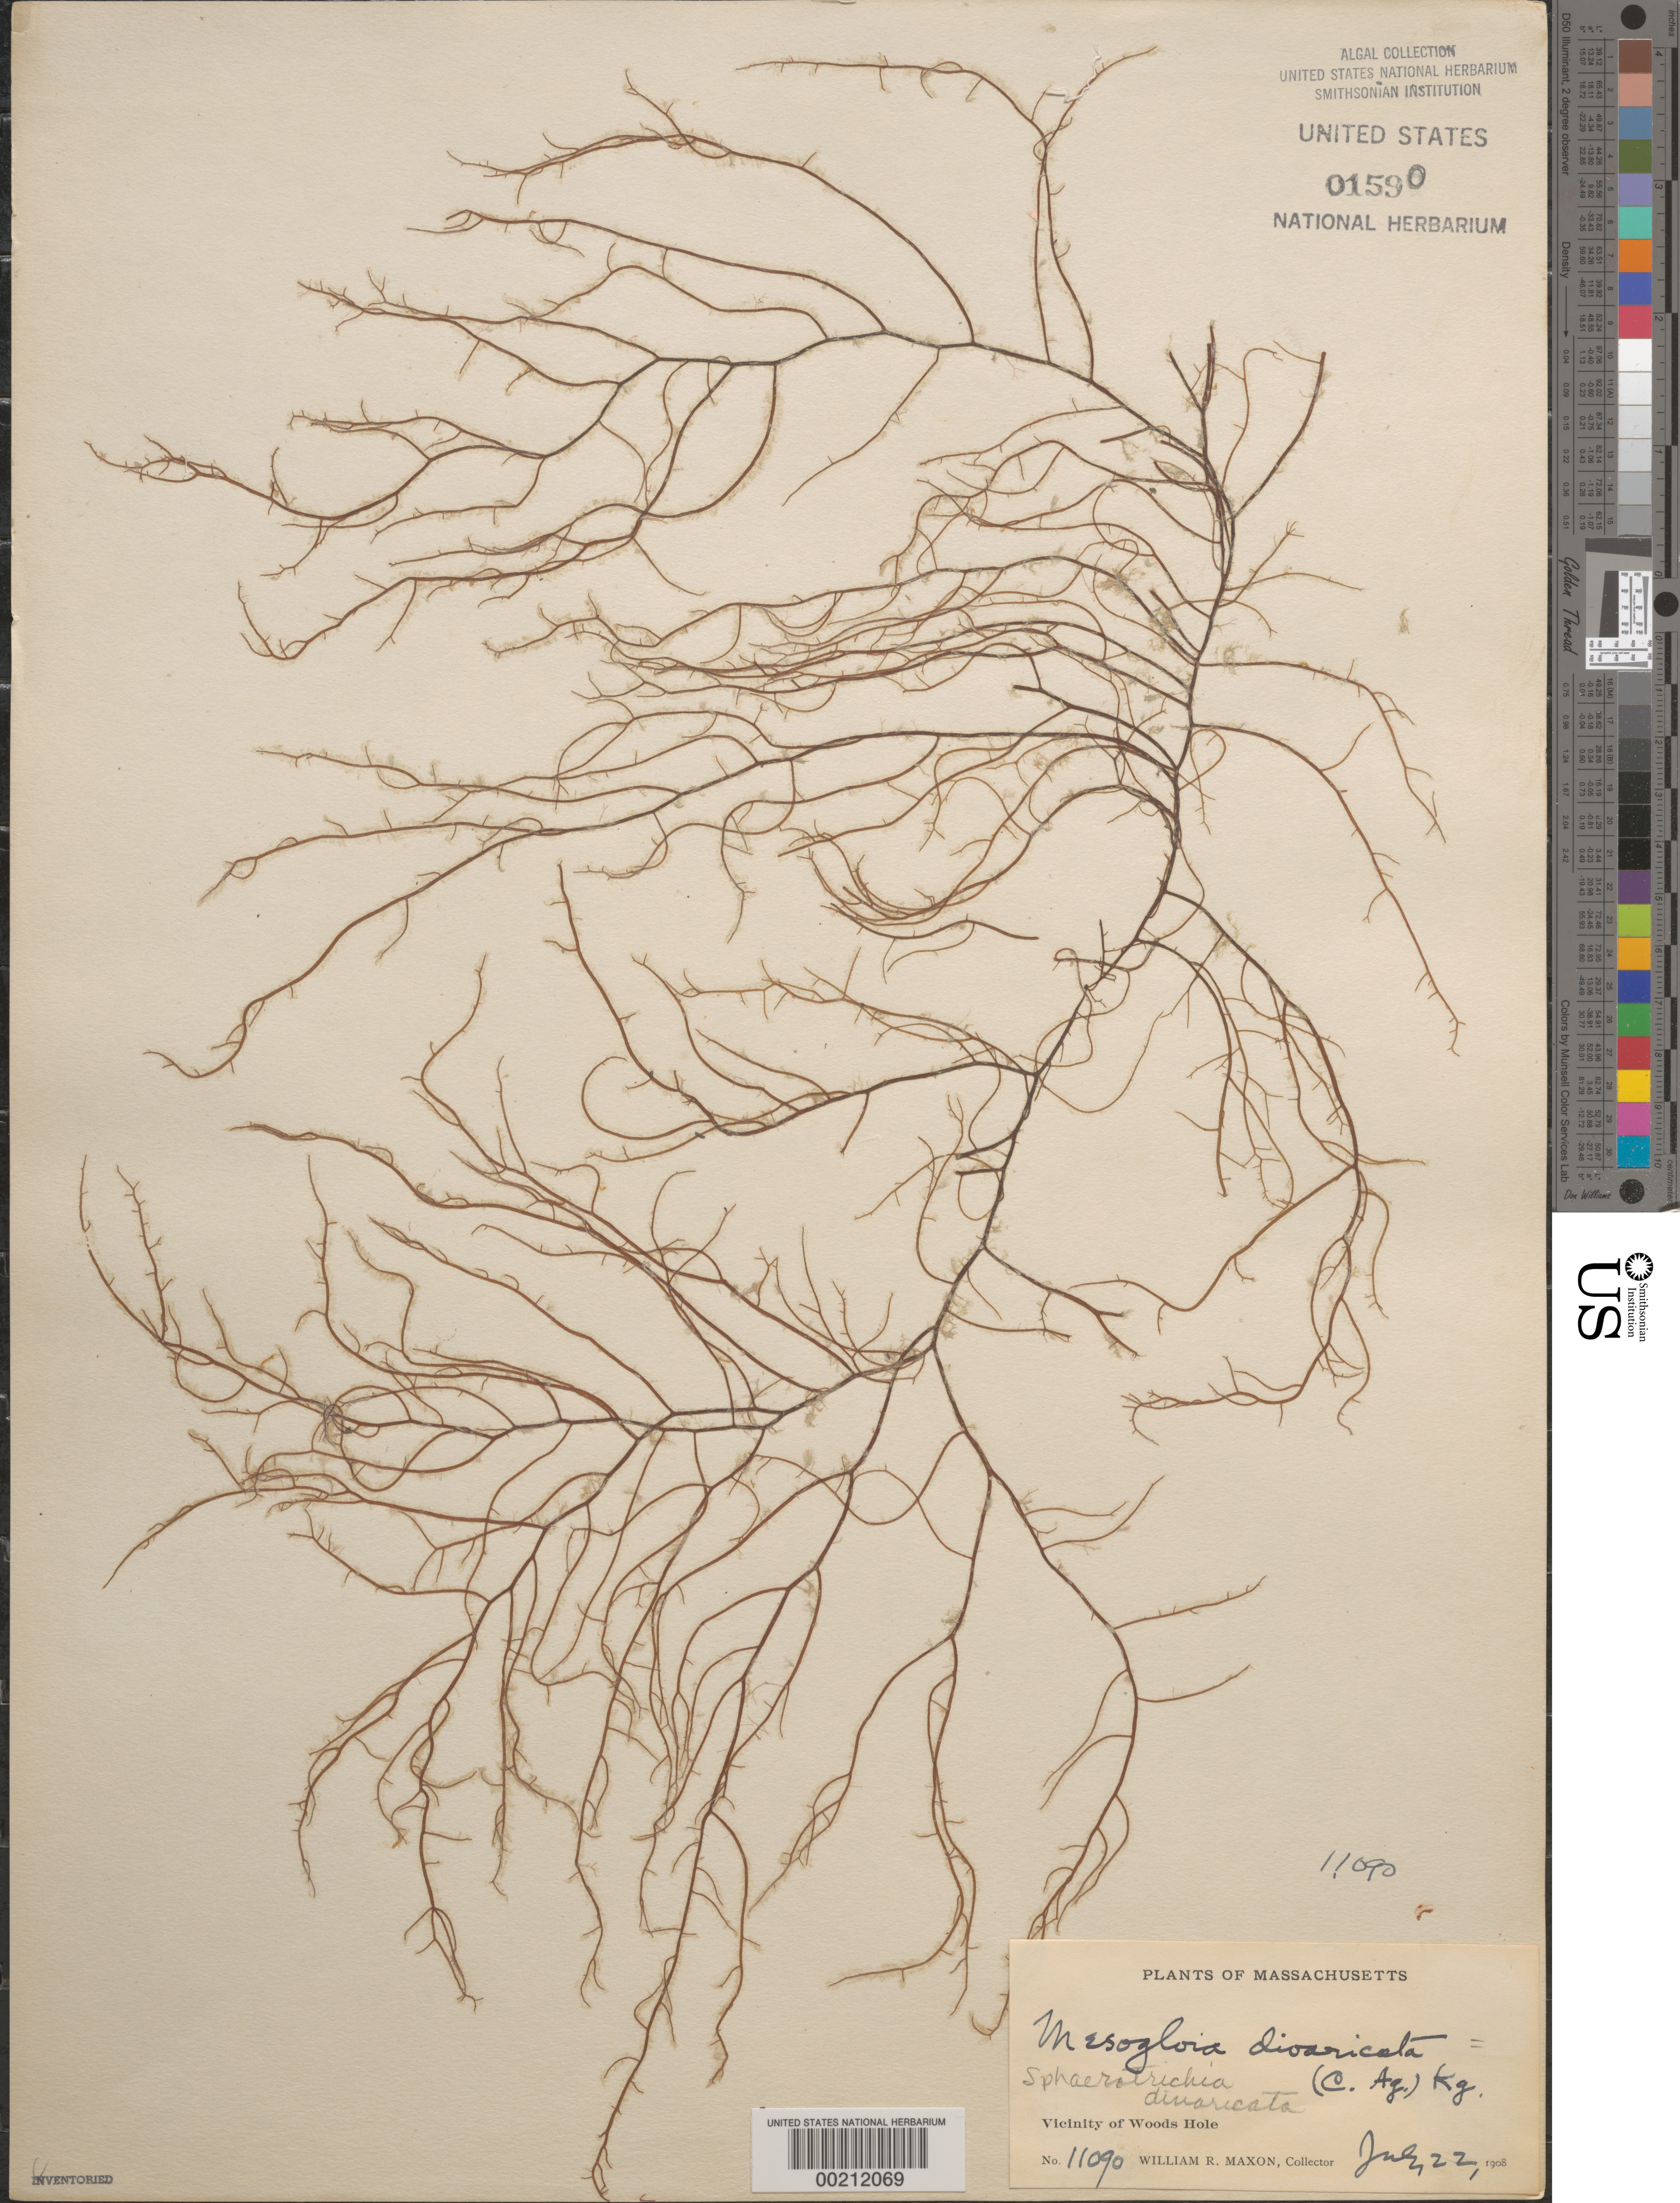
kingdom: Chromista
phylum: Ochrophyta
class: Phaeophyceae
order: Ectocarpales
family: Chordariaceae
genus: Sphaerotrichia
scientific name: Sphaerotrichia divaricata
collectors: W. R. Maxon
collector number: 11090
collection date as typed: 22 Jul 1908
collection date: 1908-07-22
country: United States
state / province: Massachusetts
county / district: Barnstable County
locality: Woods Hole area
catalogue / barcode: US 1590